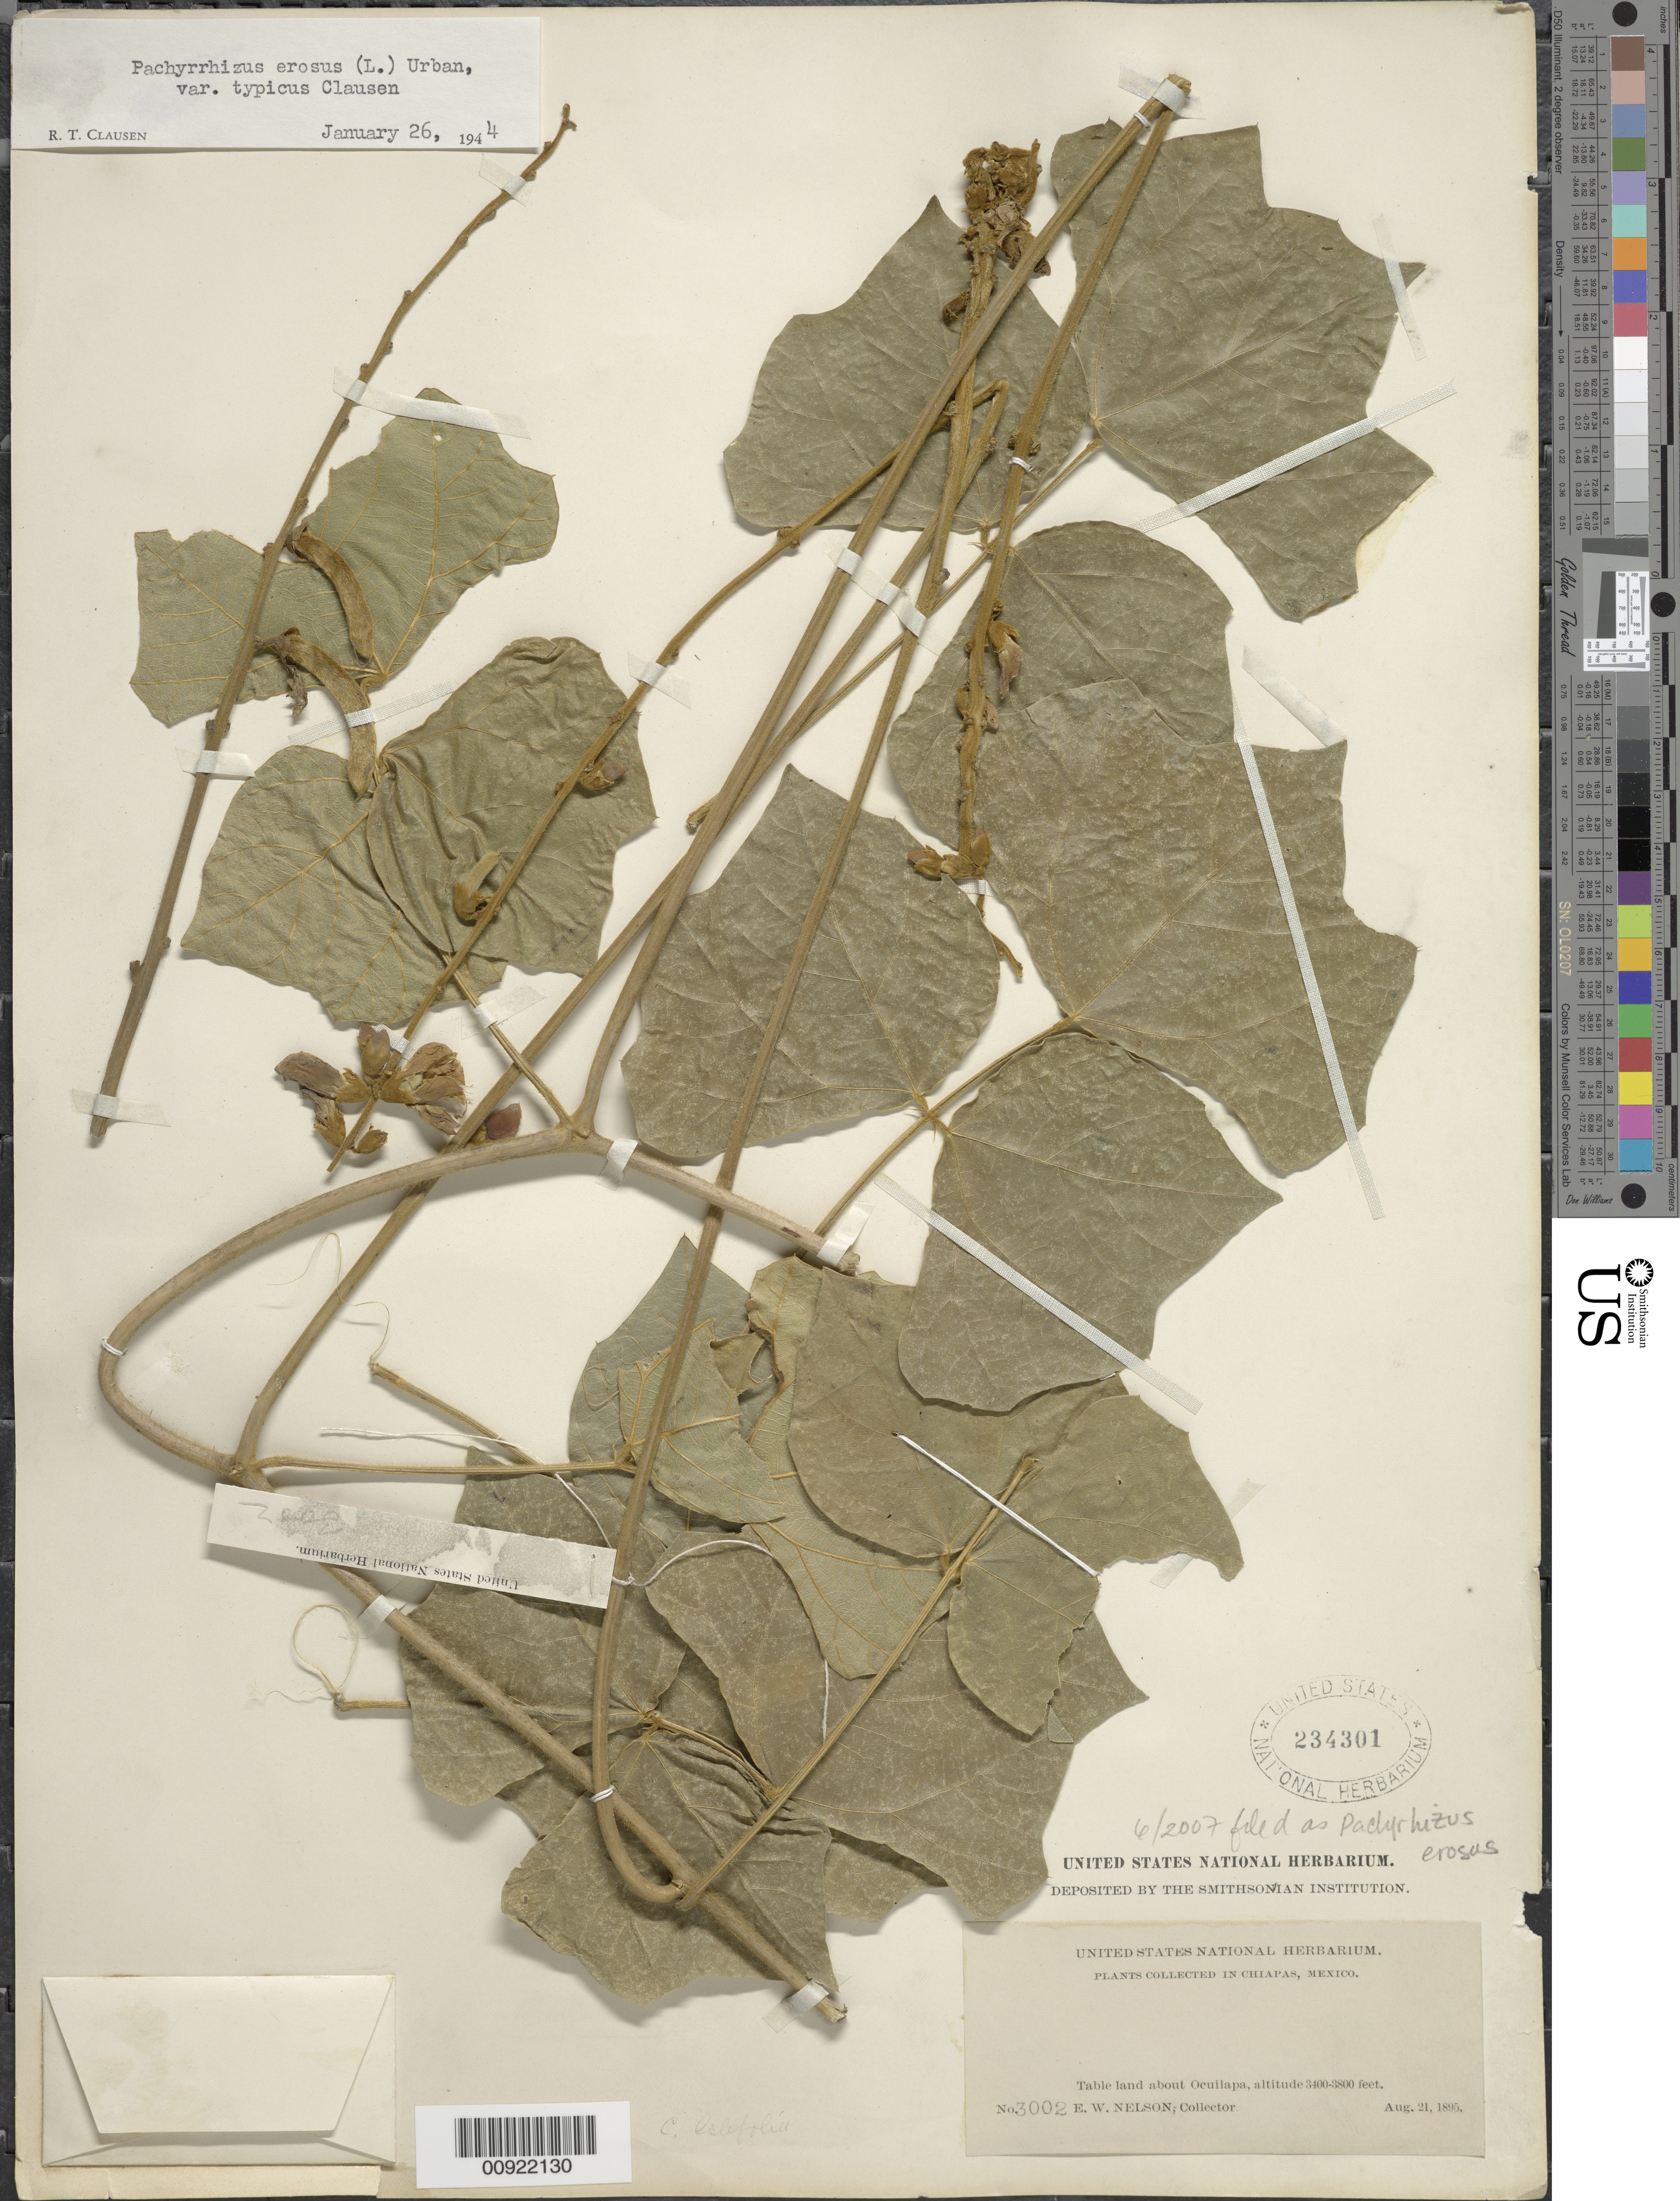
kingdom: Plantae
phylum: Tracheophyta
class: Magnoliopsida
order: Fabales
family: Fabaceae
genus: Pachyrhizus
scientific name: Pachyrhizus erosus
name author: (L.) Urb.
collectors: E. W. Nelson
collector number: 3002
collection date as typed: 21 Aug 1895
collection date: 1895-08-21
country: Mexico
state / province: Chiapas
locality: Table land about Ocuilapa.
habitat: Table land .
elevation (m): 1036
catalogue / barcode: US 234301